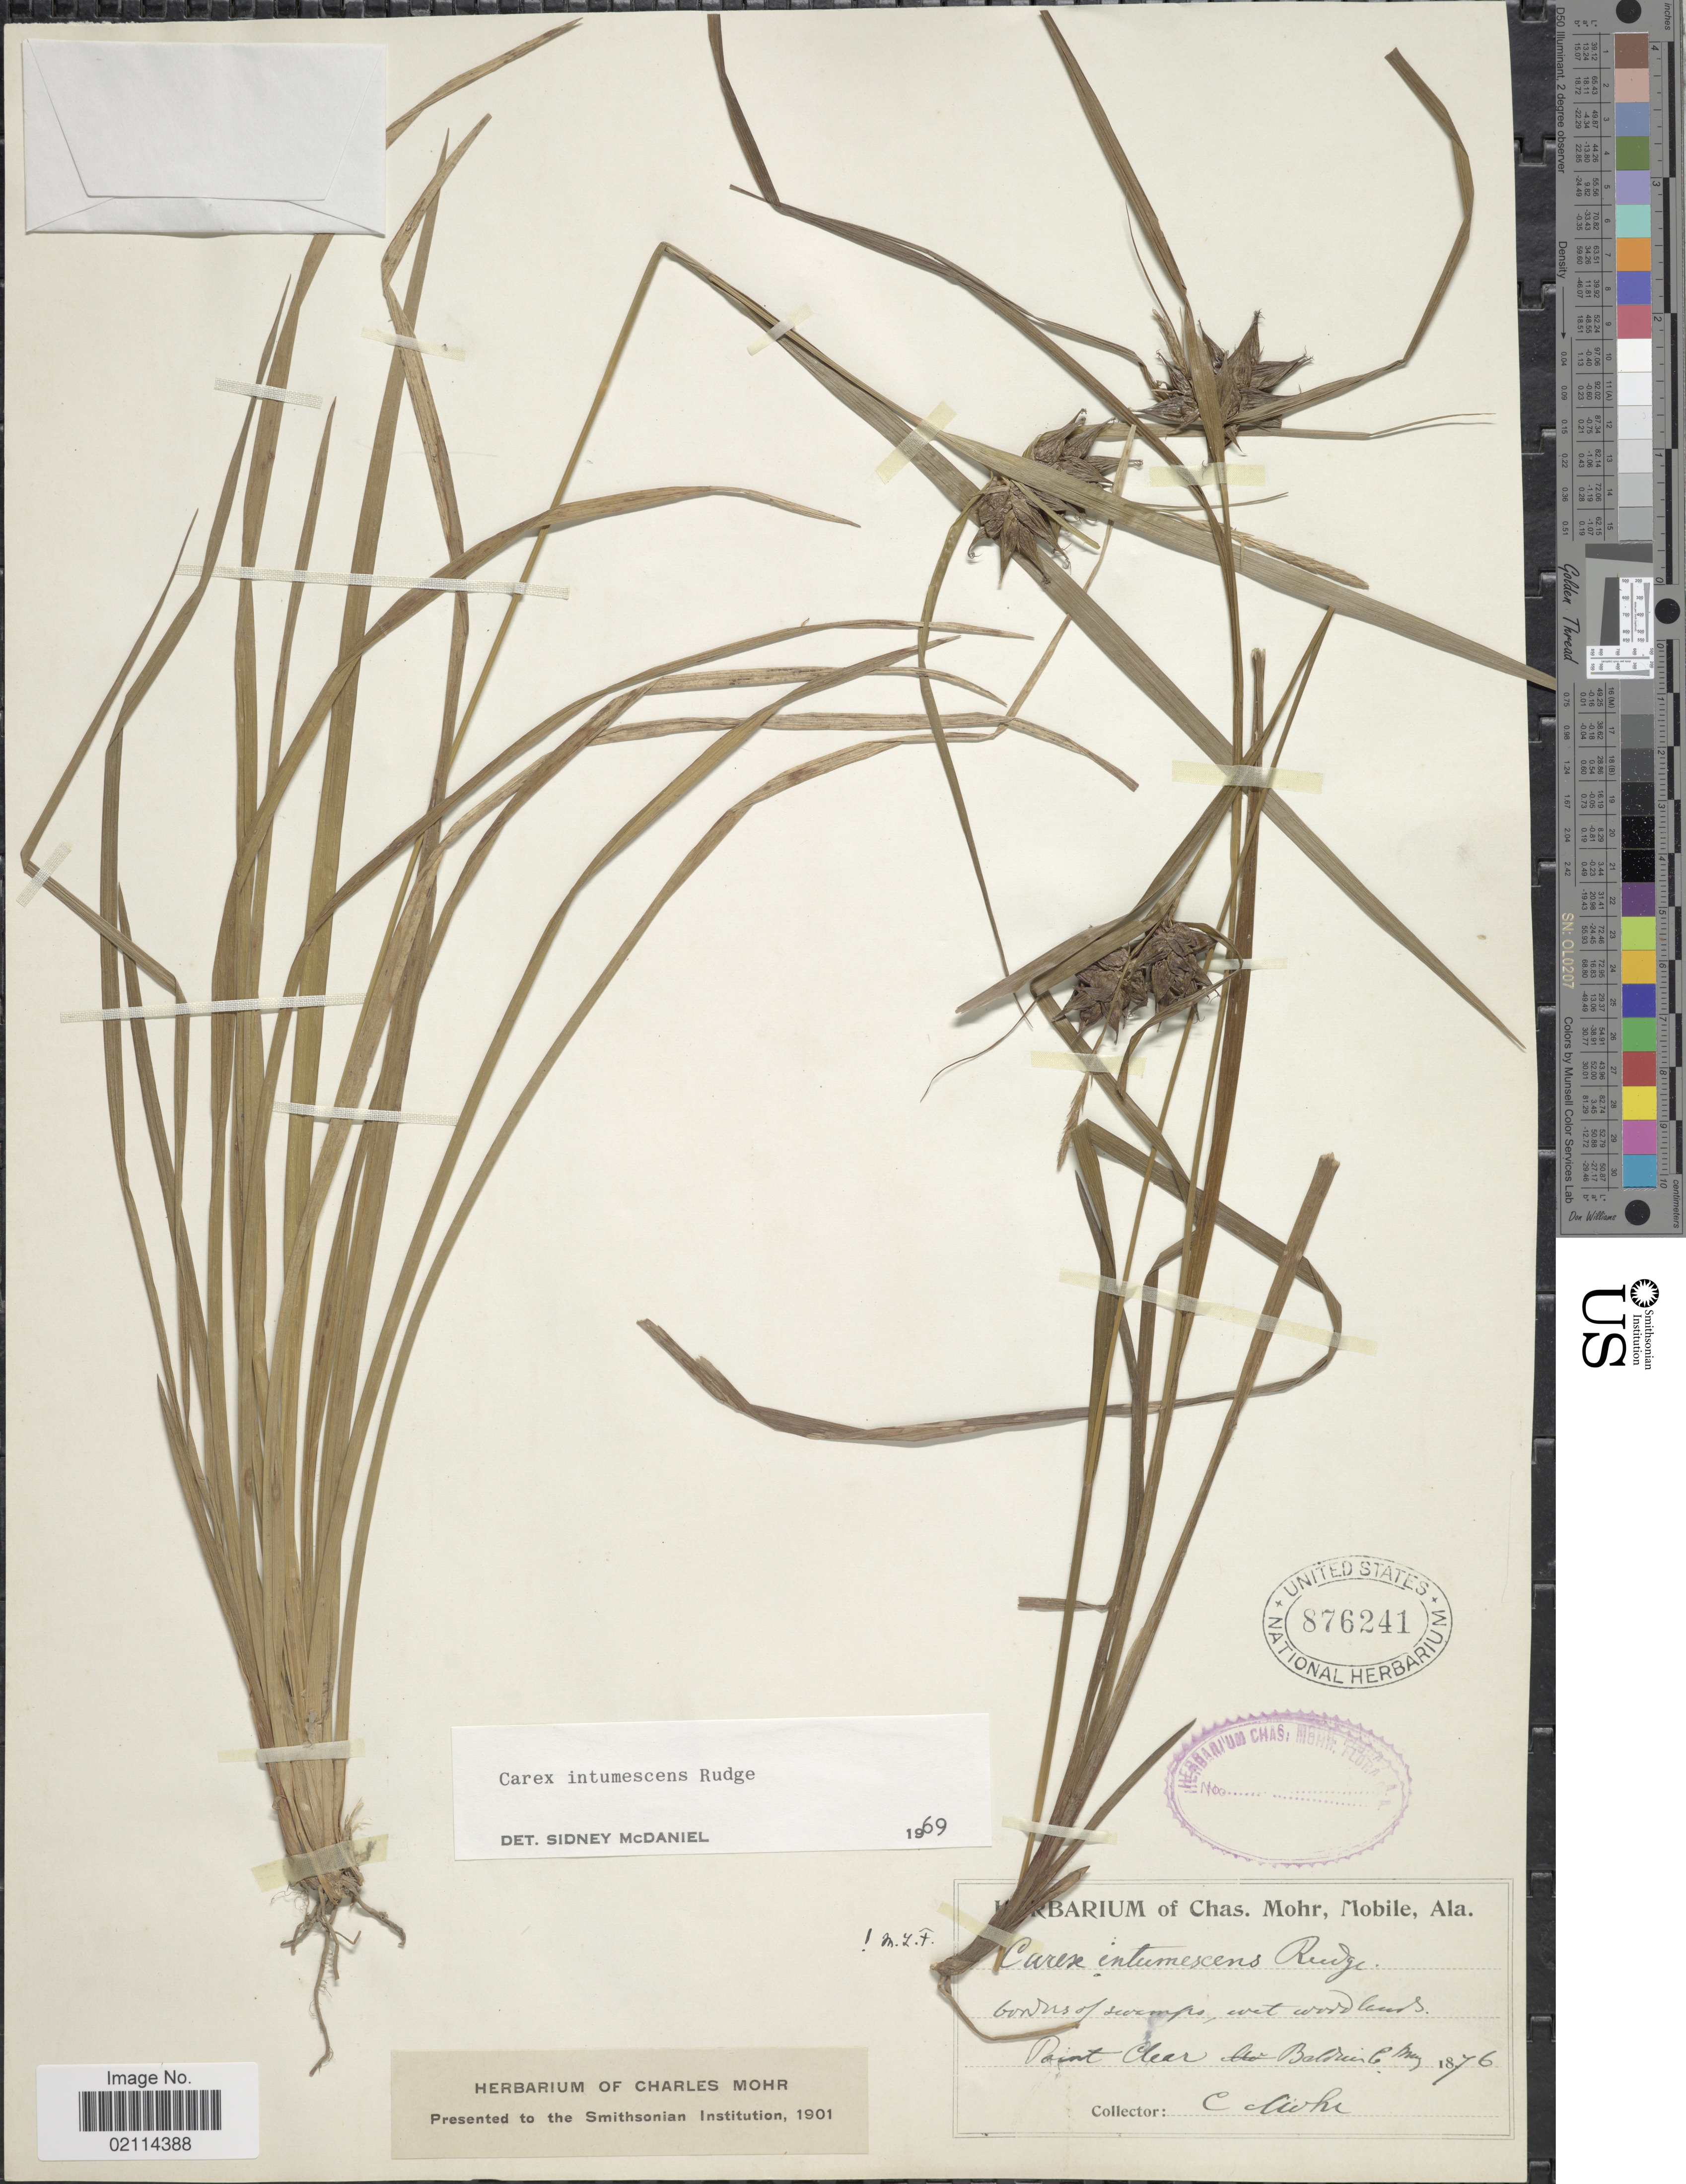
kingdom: Plantae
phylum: Tracheophyta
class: Liliopsida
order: Poales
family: Cyperaceae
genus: Carex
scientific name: Carex intumescens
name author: Rudge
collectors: Mohr, C. T. (herbarium)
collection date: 1876-05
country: United States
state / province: Alabama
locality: Banks of swamps, wet woodlands, Point Clear, Baldwin Co.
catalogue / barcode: US 876241